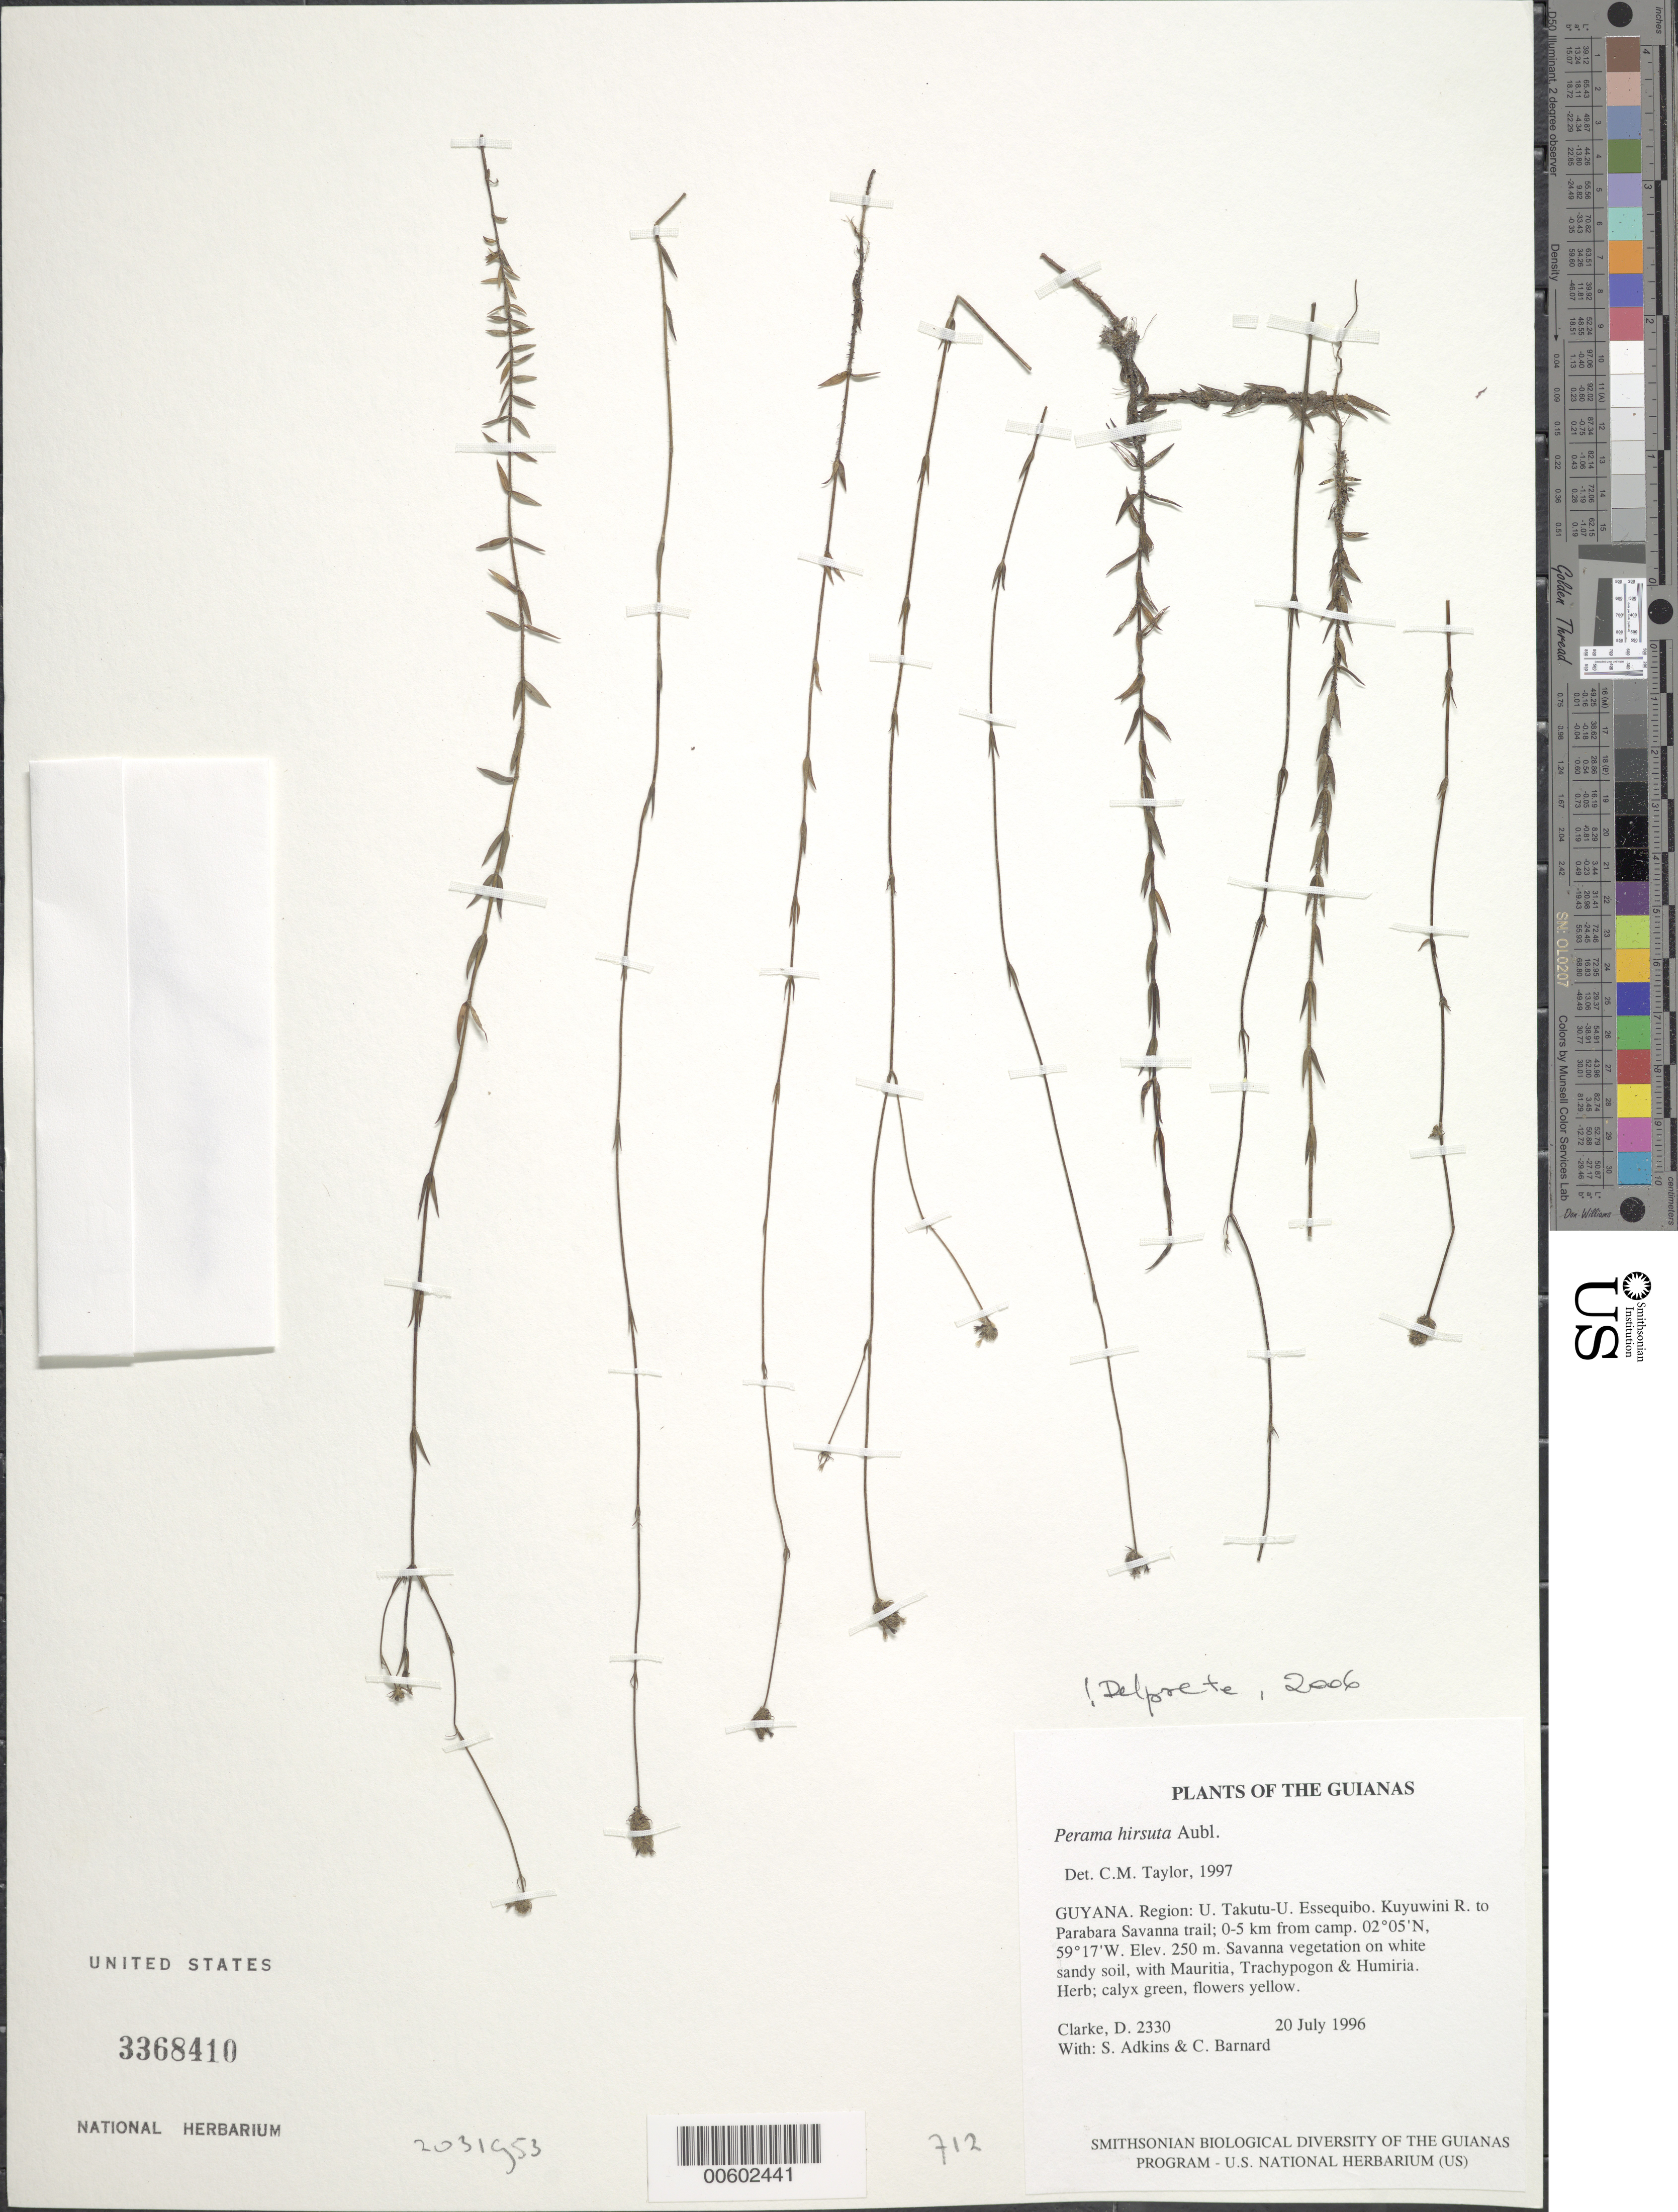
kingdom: Plantae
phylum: Tracheophyta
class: Magnoliopsida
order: Gentianales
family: Rubiaceae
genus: Perama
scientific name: Perama hirsuta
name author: Aubl.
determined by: Delprete, P. G., Herb. de Guyane Cay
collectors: H. D. Clarke, S. Adkins & C. Bernard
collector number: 2330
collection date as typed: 20 July 1996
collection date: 1996-07-20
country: Guyana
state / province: U. Takutu-U. Essequibo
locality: Kuyuwini R. to Parabara Savanna trail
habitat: Savanna vegetation on white sandy soil, with Mauritia, Trachypogon & Humiria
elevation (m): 250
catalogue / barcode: US 3368410